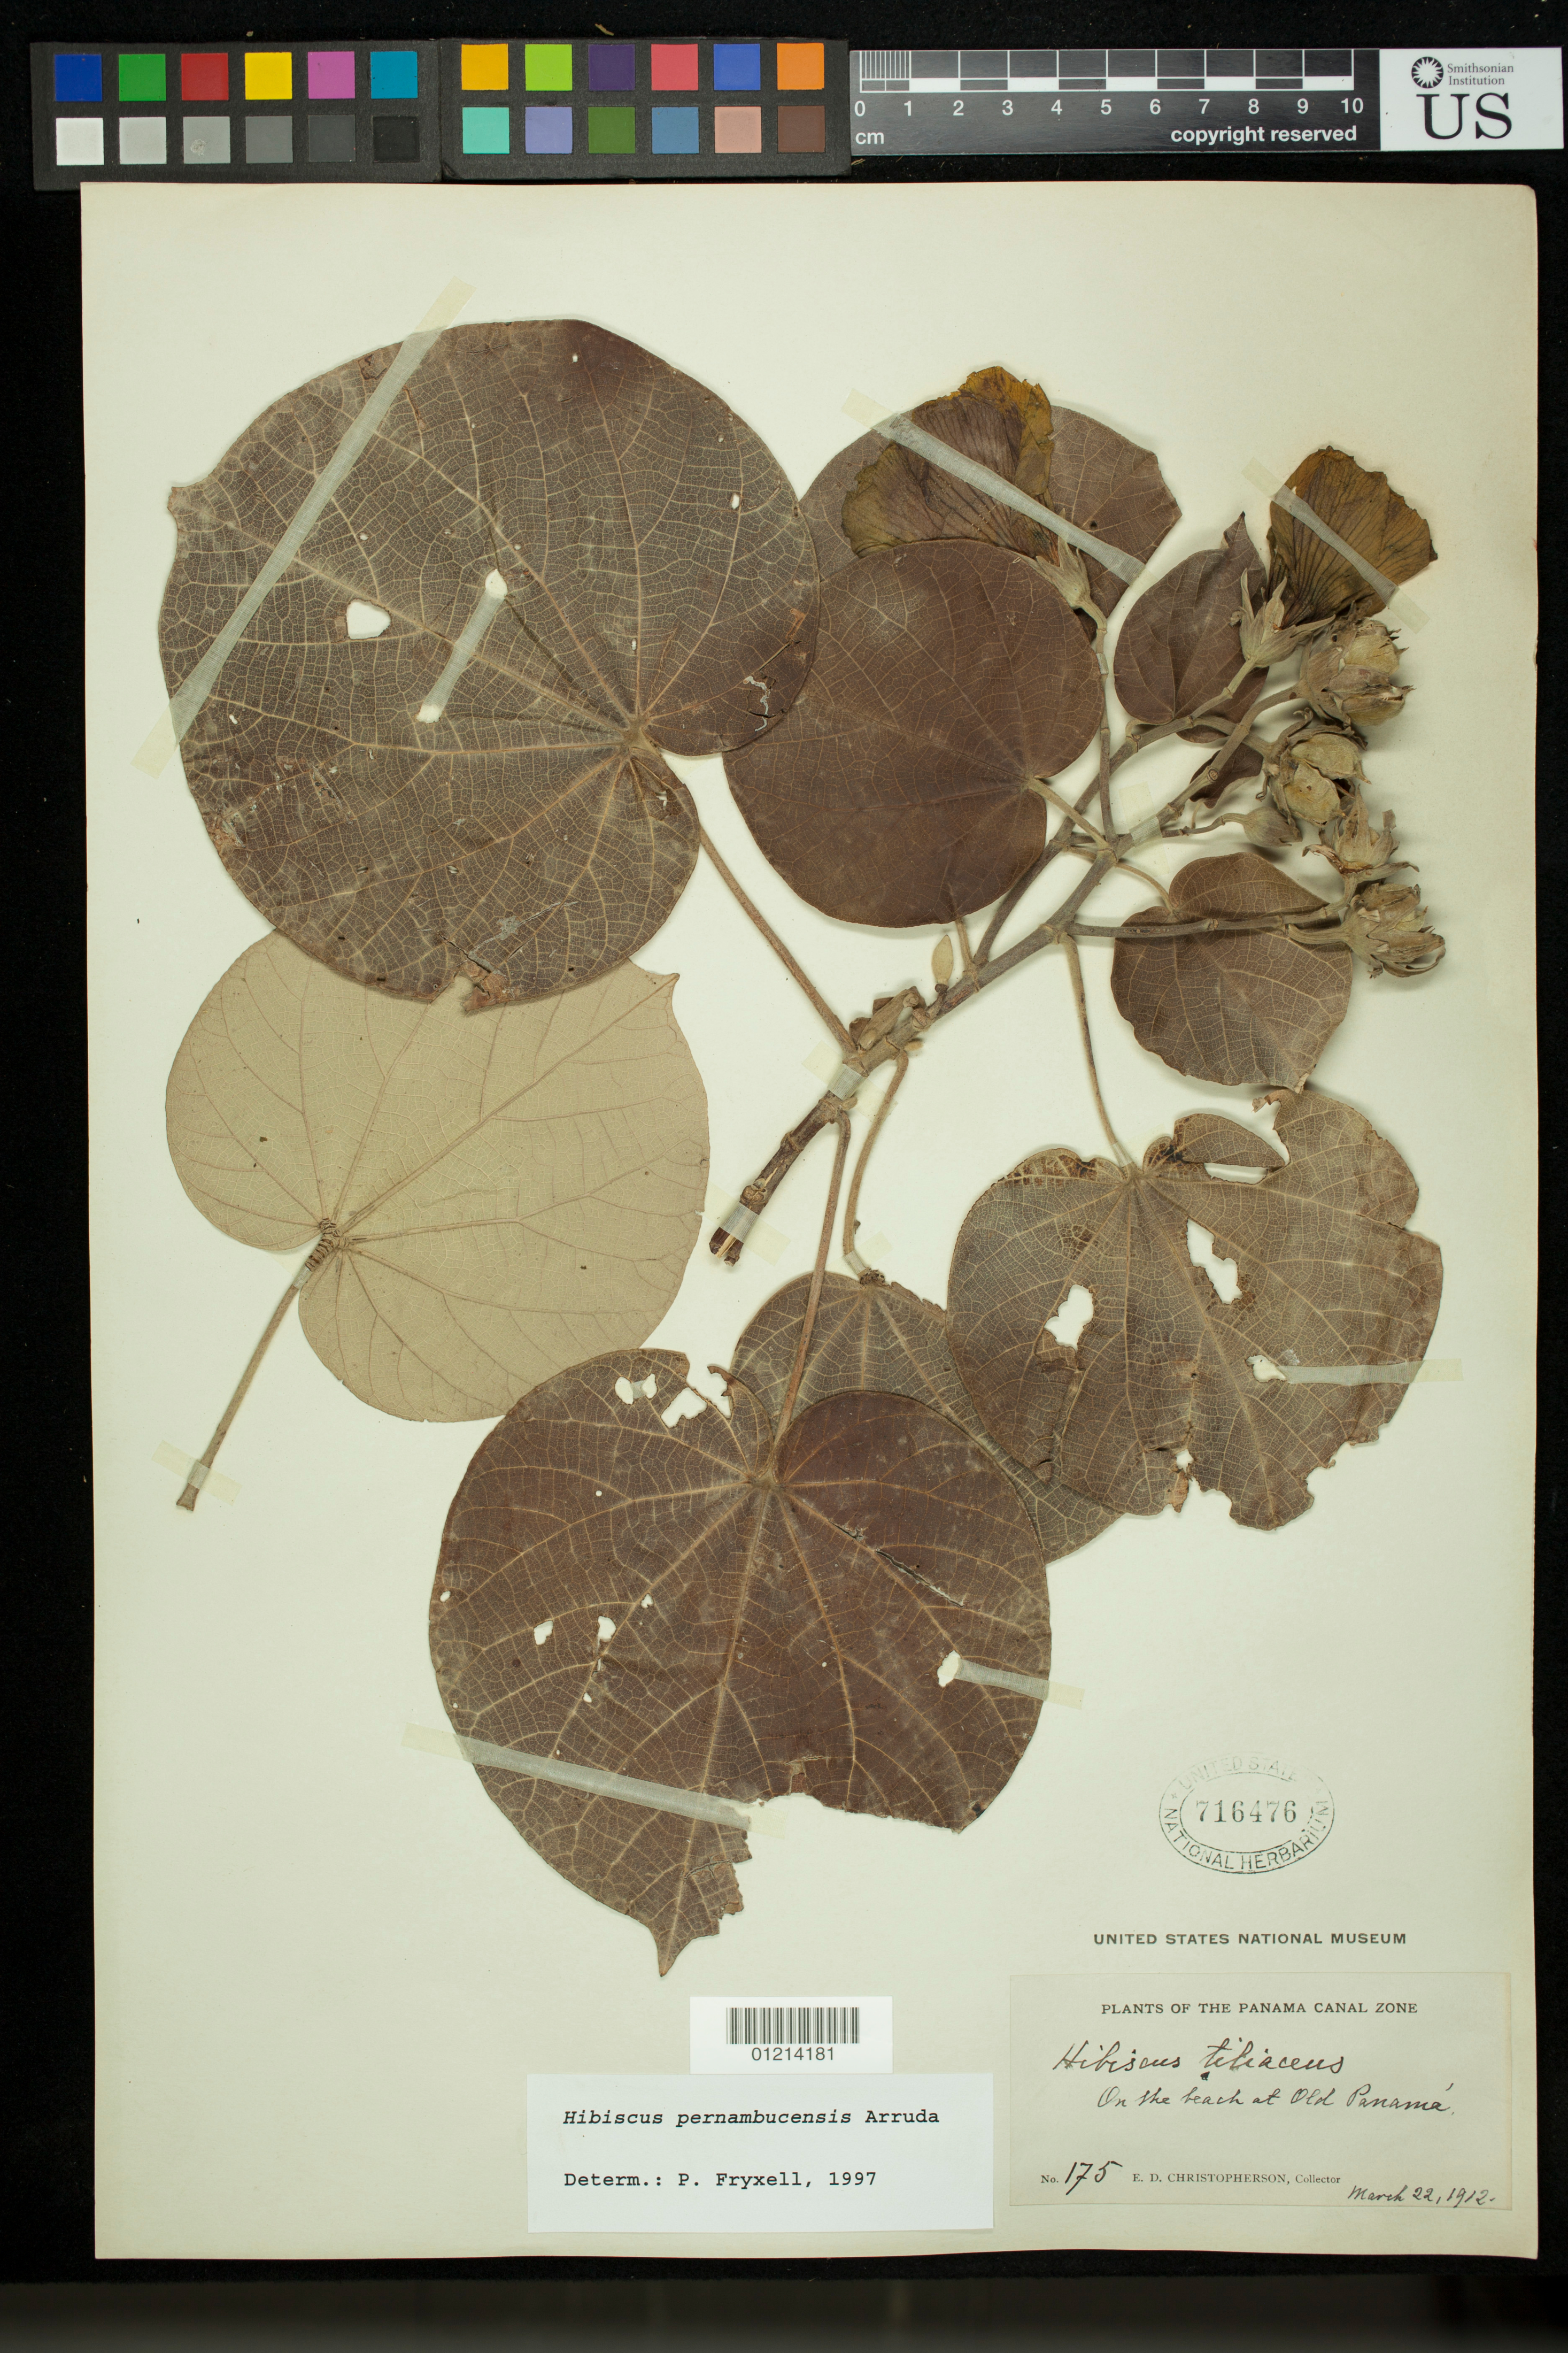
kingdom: Plantae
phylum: Tracheophyta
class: Magnoliopsida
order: Malvales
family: Malvaceae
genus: Talipariti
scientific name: Talipariti tiliaceum var. tiliaceum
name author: (L.) Fryxell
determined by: Dorr, Laurence J., Curator (BOT), Smithsonian Institution - National Museum of Natural History (UNITED STATES)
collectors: E. D. Christophersen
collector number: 175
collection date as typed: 22 Mar 1912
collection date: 1912-03-22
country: Panama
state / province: Panamá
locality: Panama Canal Zone. On the beach at Old Panamá.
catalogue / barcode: US 716476